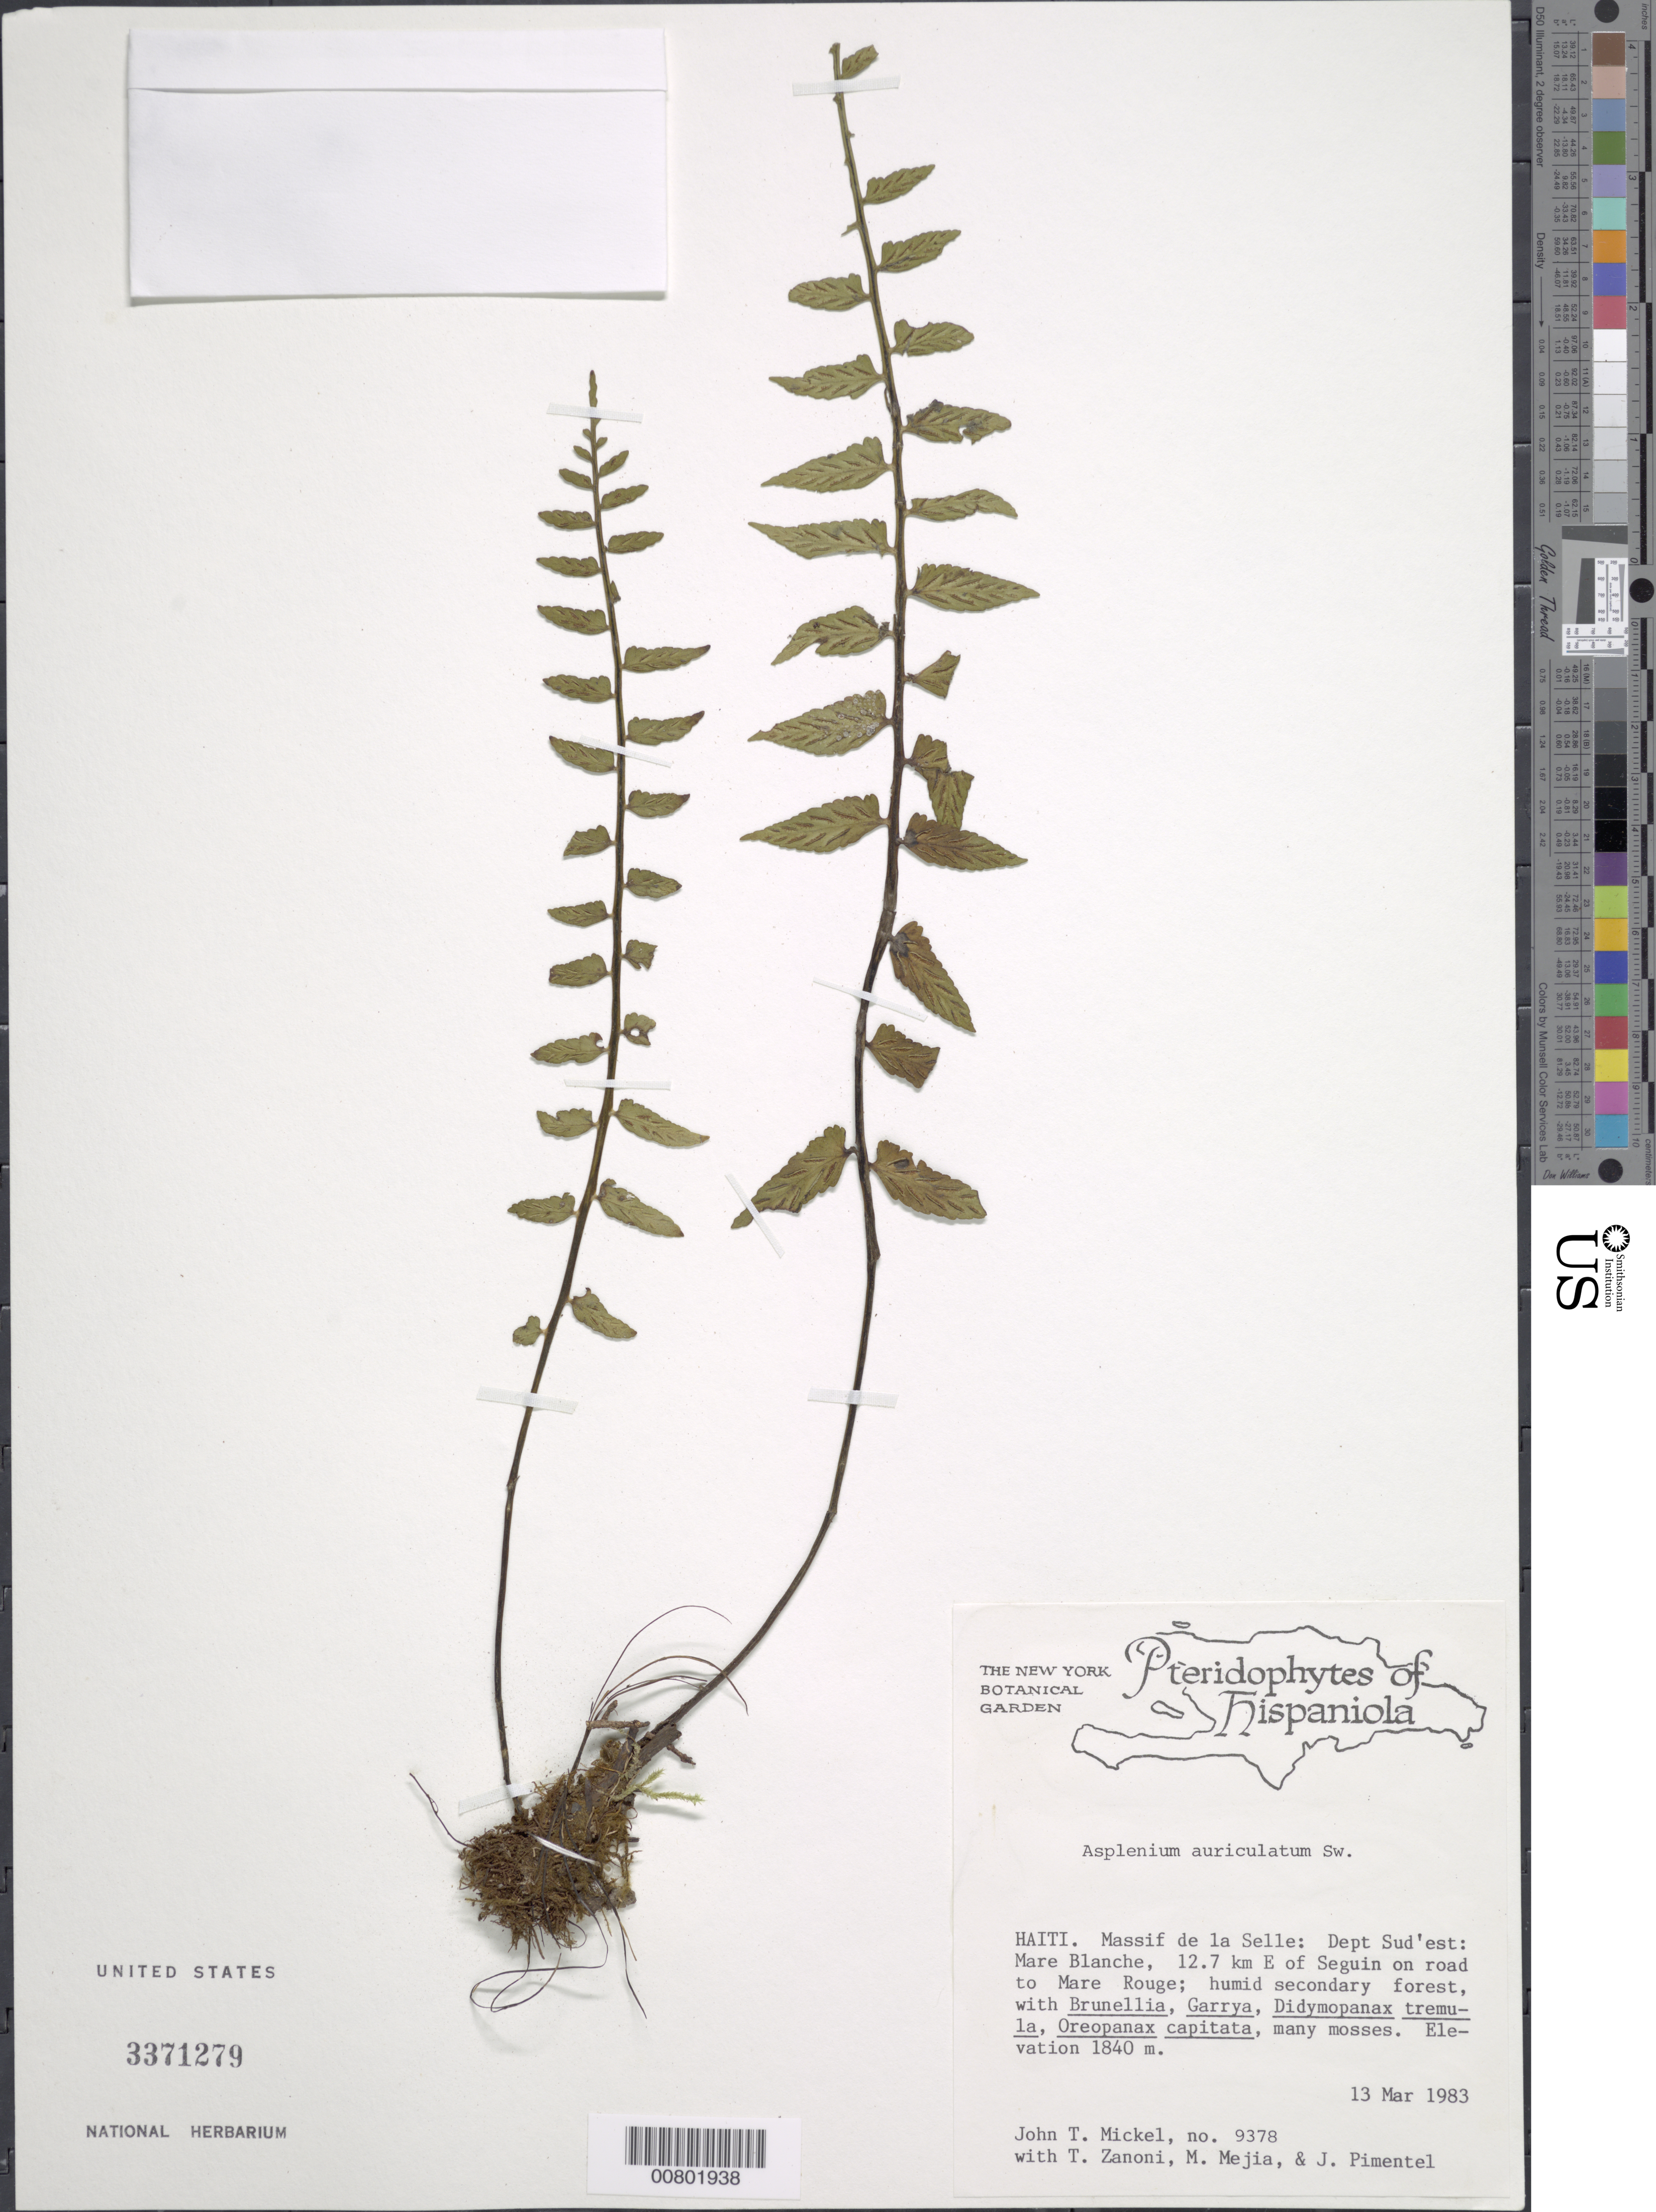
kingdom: Plantae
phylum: Tracheophyta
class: Polypodiopsida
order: Polypodiales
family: Aspleniaceae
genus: Asplenium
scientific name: Asplenium auriculatum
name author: Sw.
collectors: J. T. Mickel, T. A. Zanoni, M. Mejia & J. Pimentel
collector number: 9378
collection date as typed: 13 Mar 1983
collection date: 1983-03-13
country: Haiti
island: Hispaniola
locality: Dept. Sud'est, Massif de la Selle, Mare Blanche, 12.7 km E of Seguin on road to Mare Rouge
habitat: Humid secondary froest with Brunellia, Garrya, Didymopanax tremula, Oreopanax capitata, many mosses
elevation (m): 1840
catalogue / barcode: US 3371279